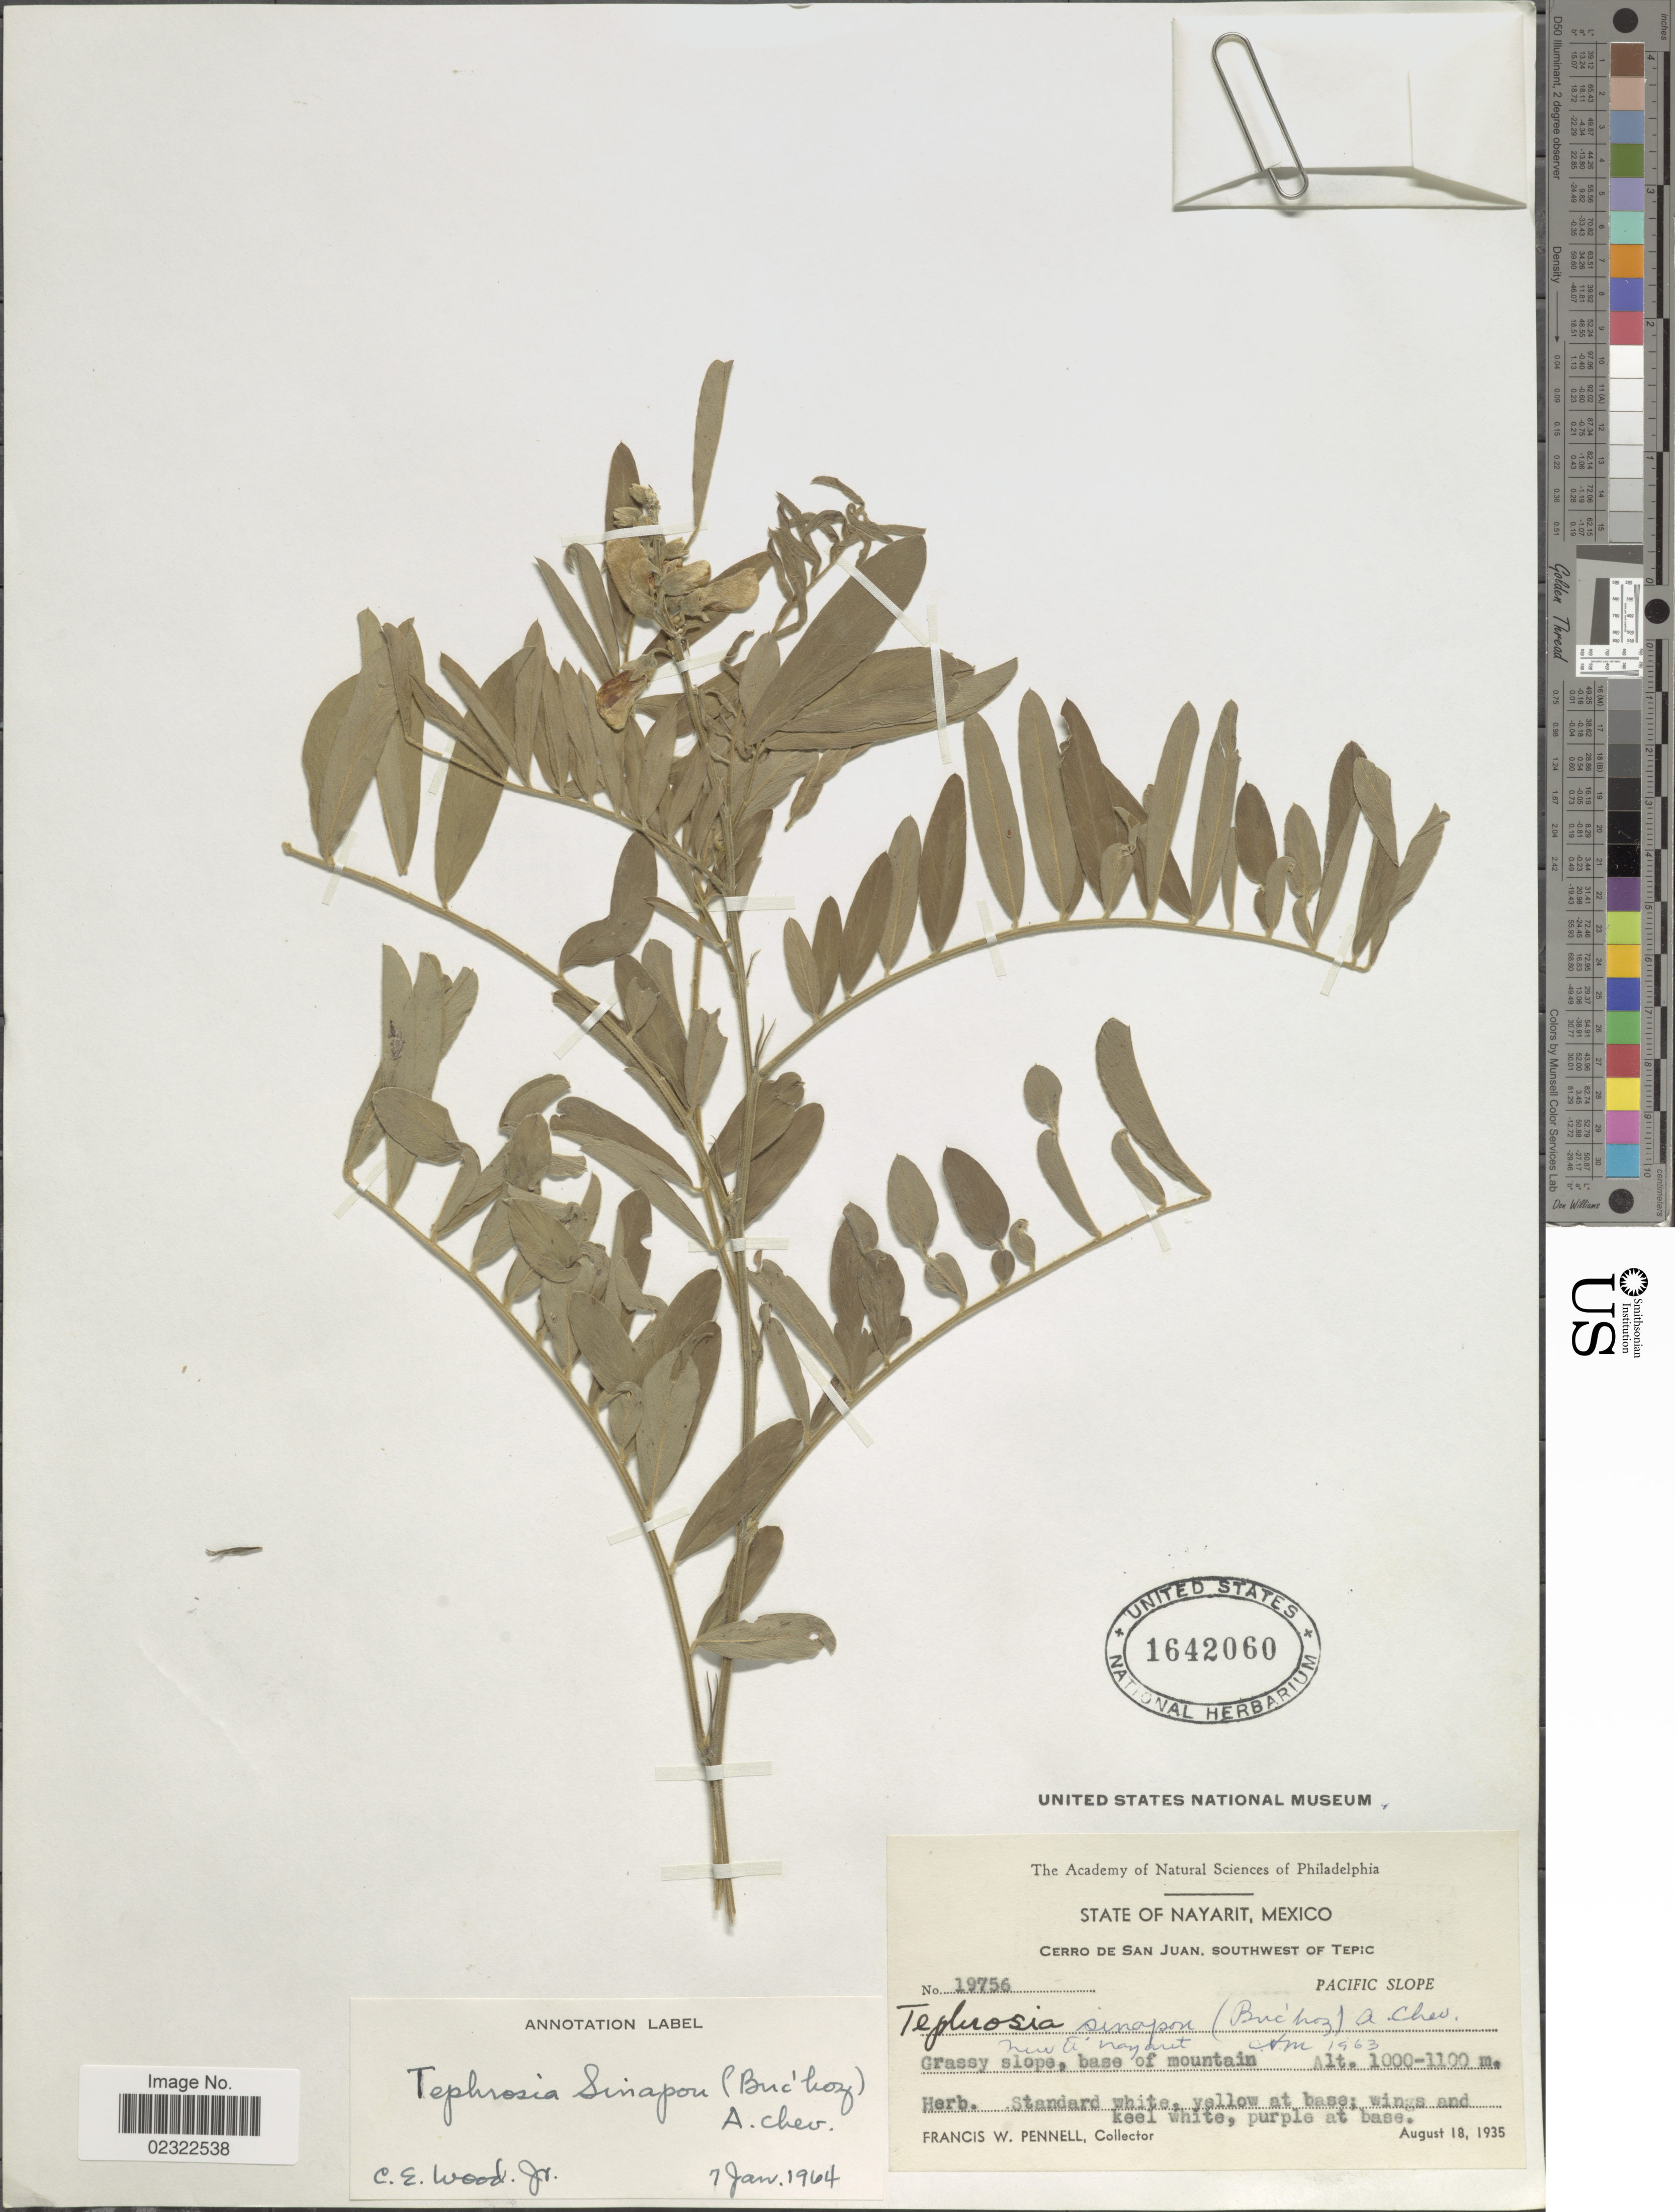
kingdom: Plantae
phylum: Tracheophyta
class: Magnoliopsida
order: Fabales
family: Fabaceae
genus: Tephrosia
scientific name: Tephrosia sinapou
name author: (Buc'hoz) A. Chev.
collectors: F. W. Pennell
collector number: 19756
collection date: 1935-08-18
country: Mexico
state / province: Nayarit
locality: State of Nayarit, Mexico. Grassy slope, bsae of mountain.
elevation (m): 1000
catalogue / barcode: US 1642060